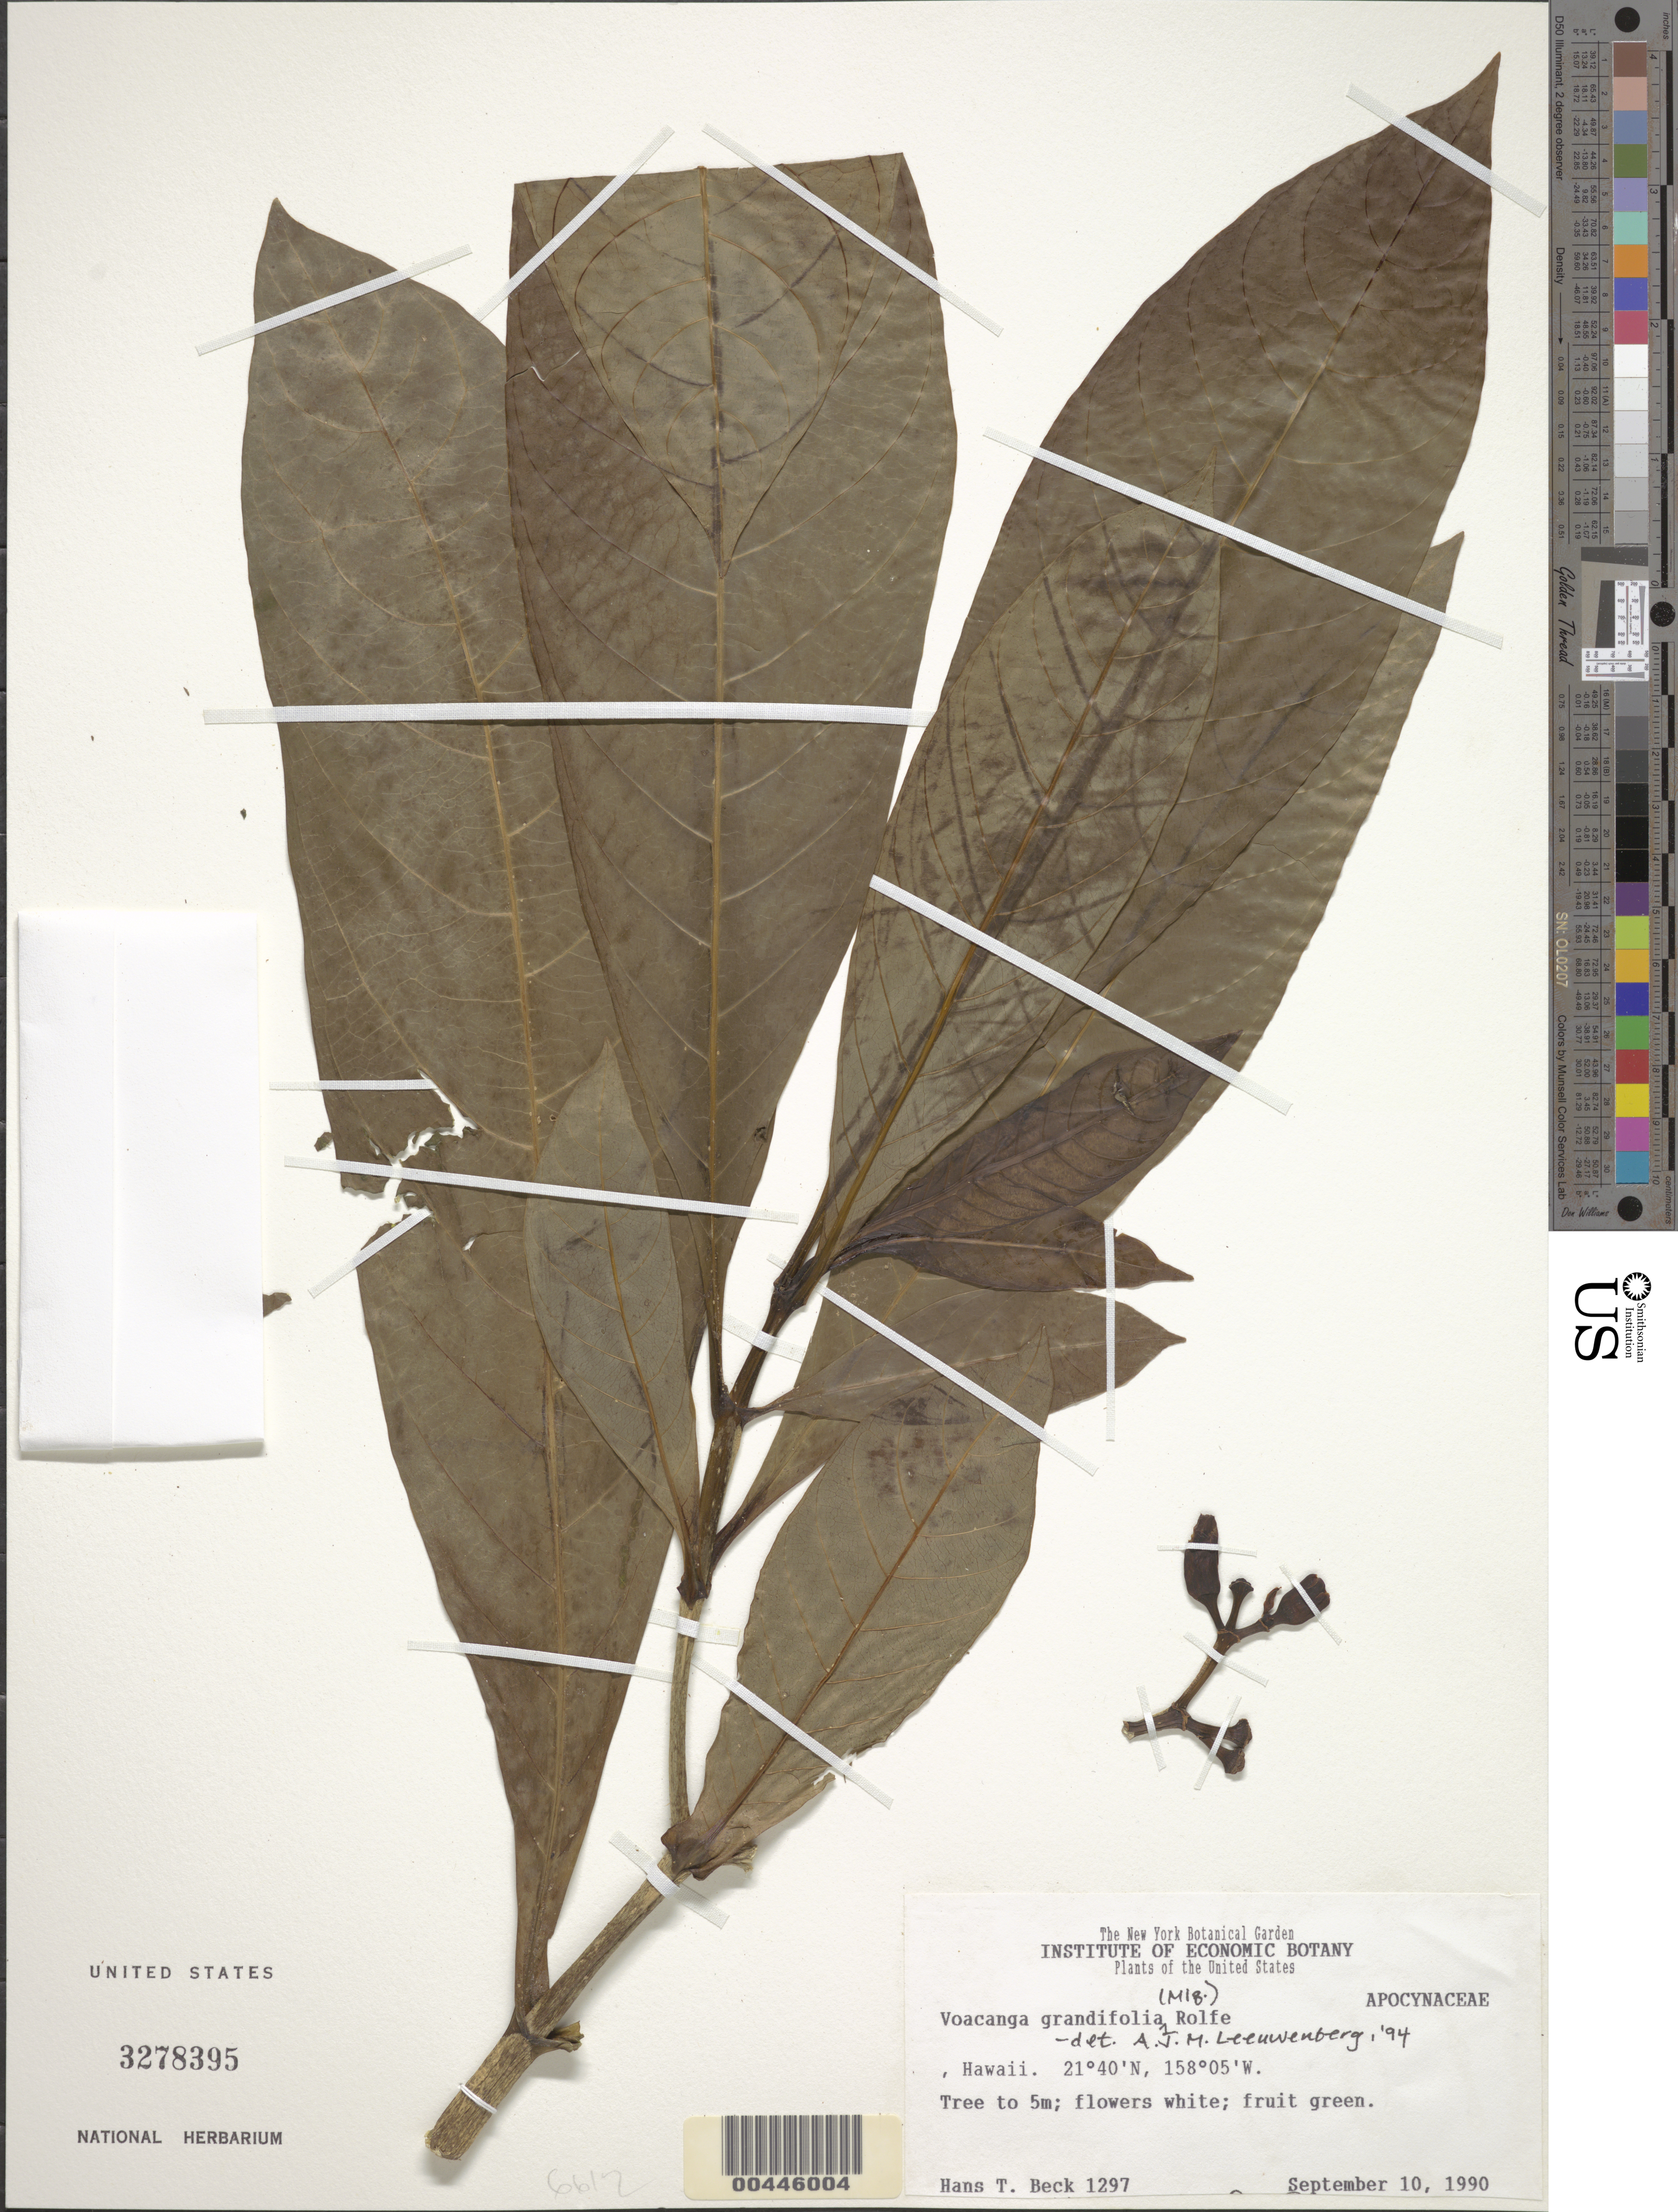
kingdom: Plantae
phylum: Tracheophyta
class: Magnoliopsida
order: Gentianales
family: Apocynaceae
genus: Voacanga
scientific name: Voacanga grandifolia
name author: (Miq.) Rolfe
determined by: Leeuwenberg, A. J. M.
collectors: H. T. Beck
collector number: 1297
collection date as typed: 10 Sep 1990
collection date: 1990-09-10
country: United States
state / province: Hawaii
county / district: Hawaii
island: Hawaii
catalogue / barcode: US 3278395